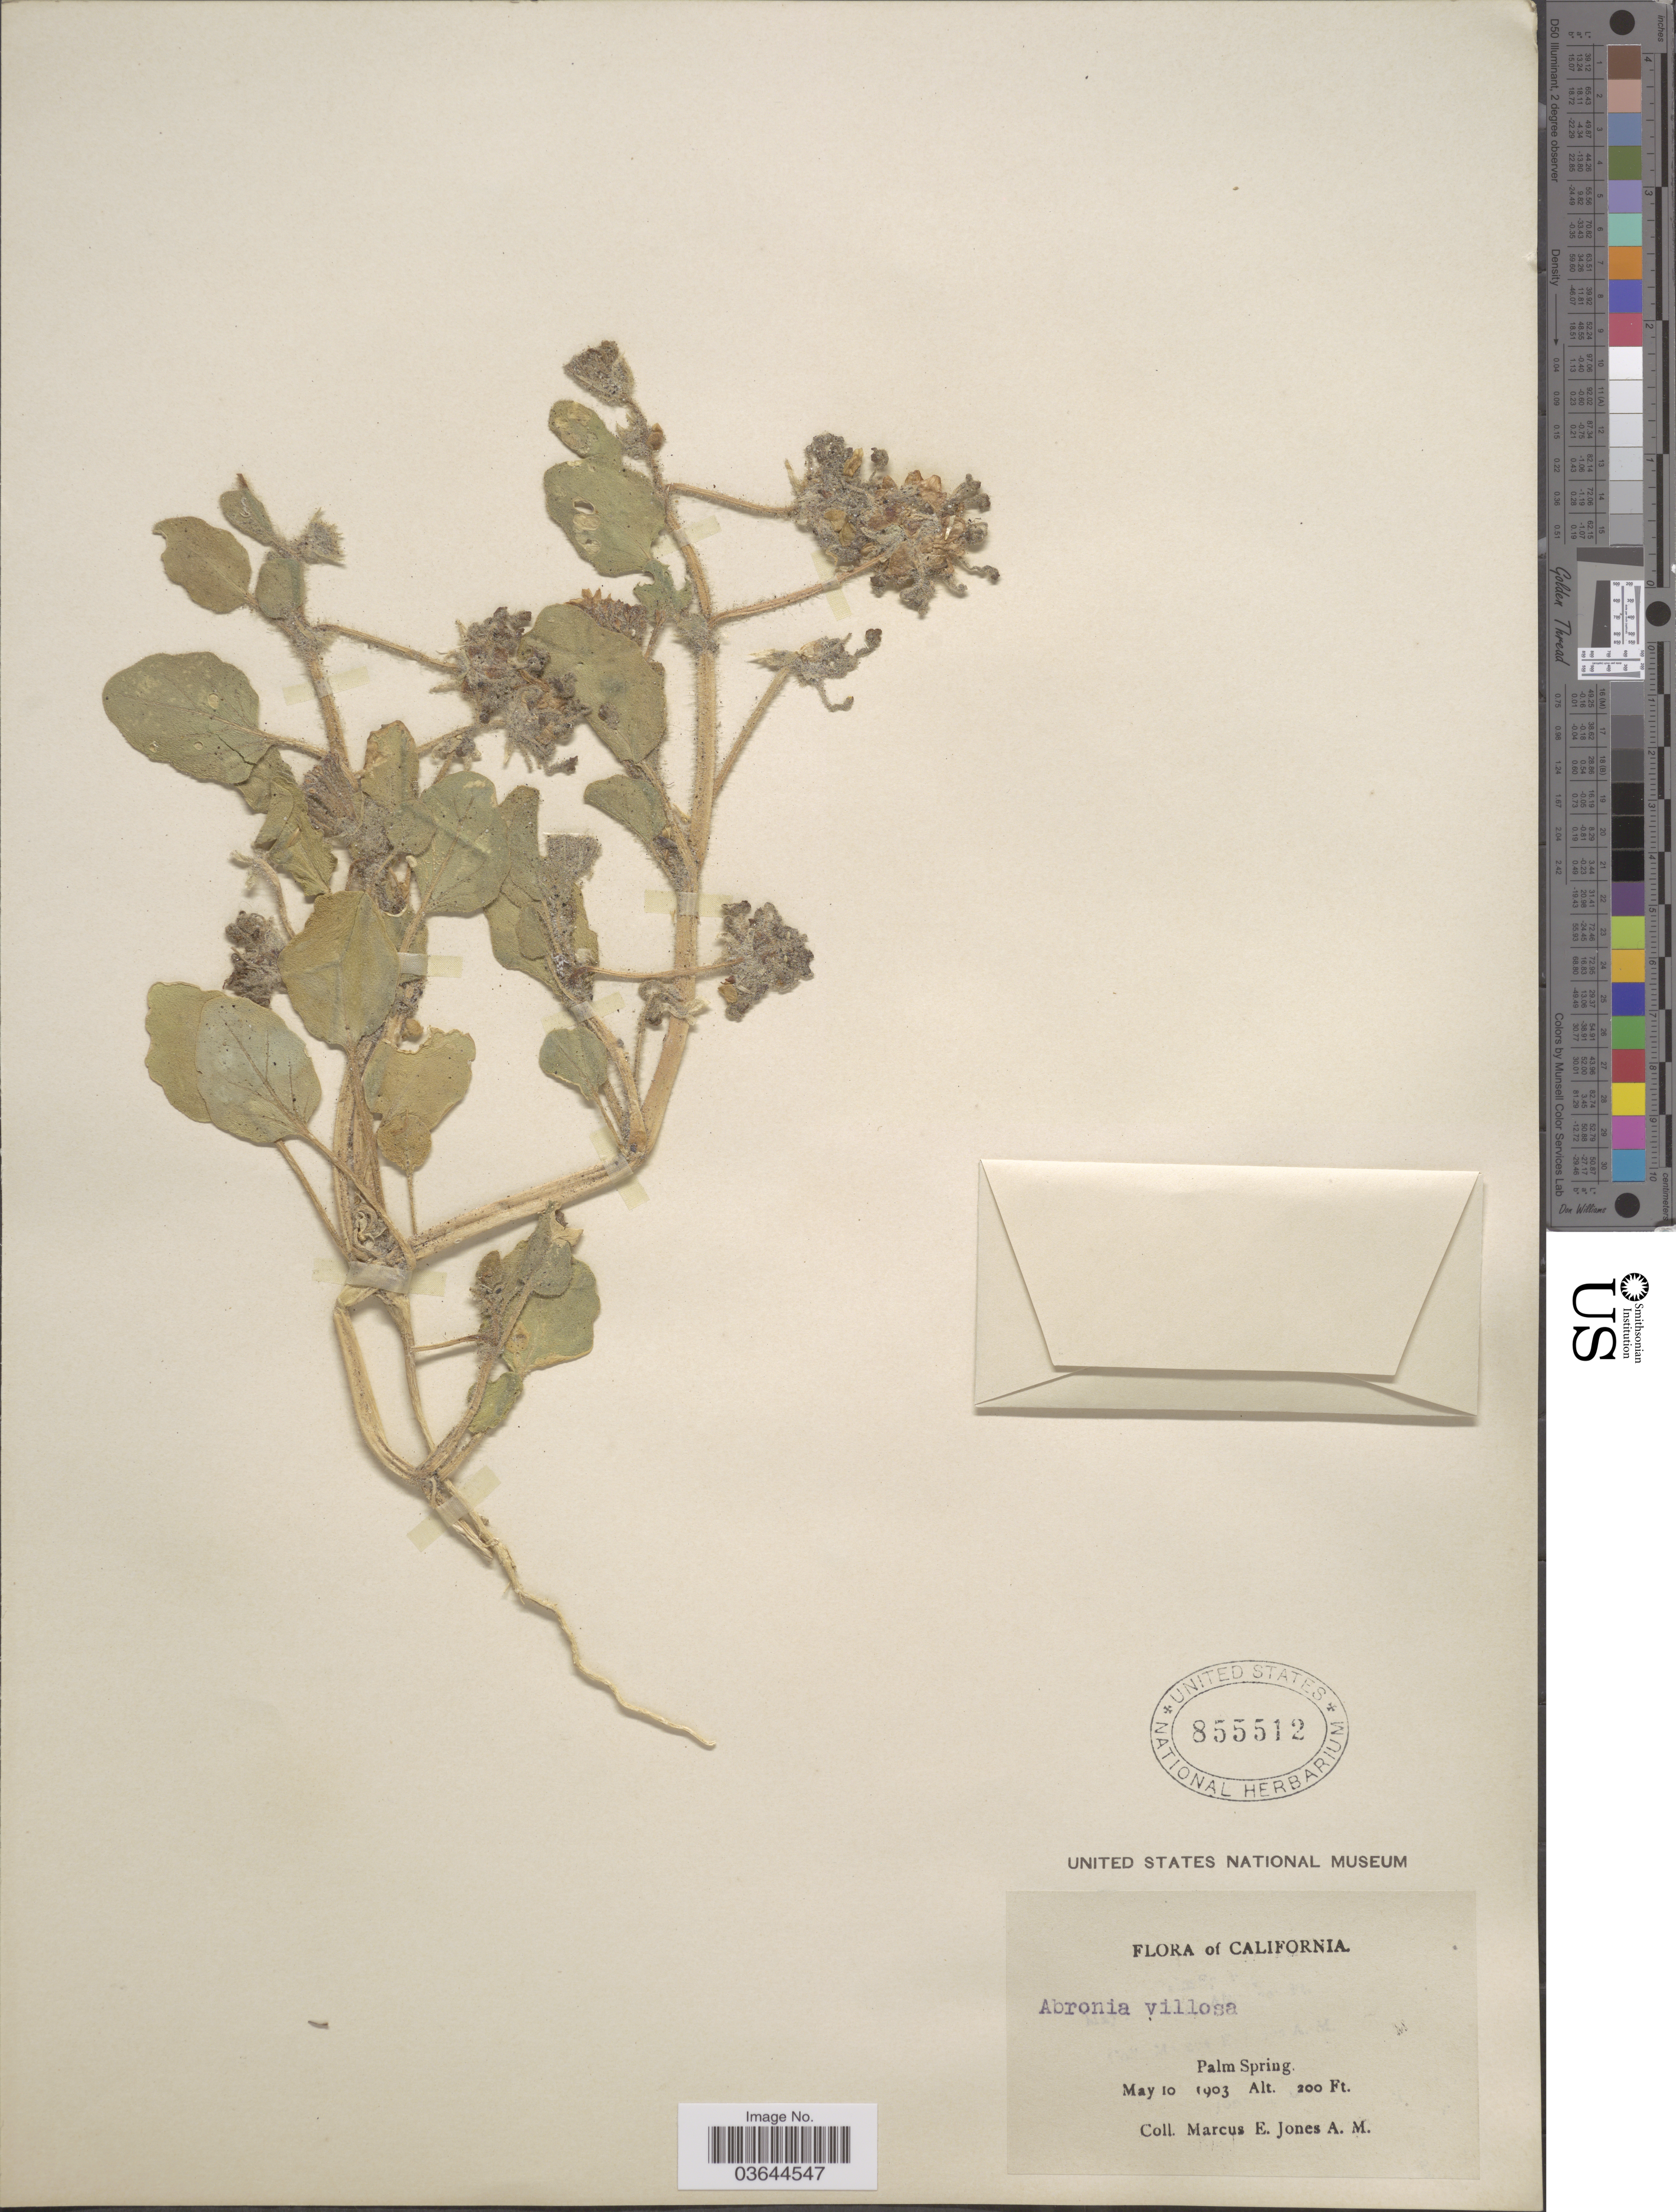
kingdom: Plantae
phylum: Tracheophyta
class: Magnoliopsida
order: Caryophyllales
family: Nyctaginaceae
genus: Abronia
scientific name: Abronia aurita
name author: Abrams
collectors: M. E. Jones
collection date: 1903-05-10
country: United States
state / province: California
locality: Palm Spring.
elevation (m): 61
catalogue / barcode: US 855512